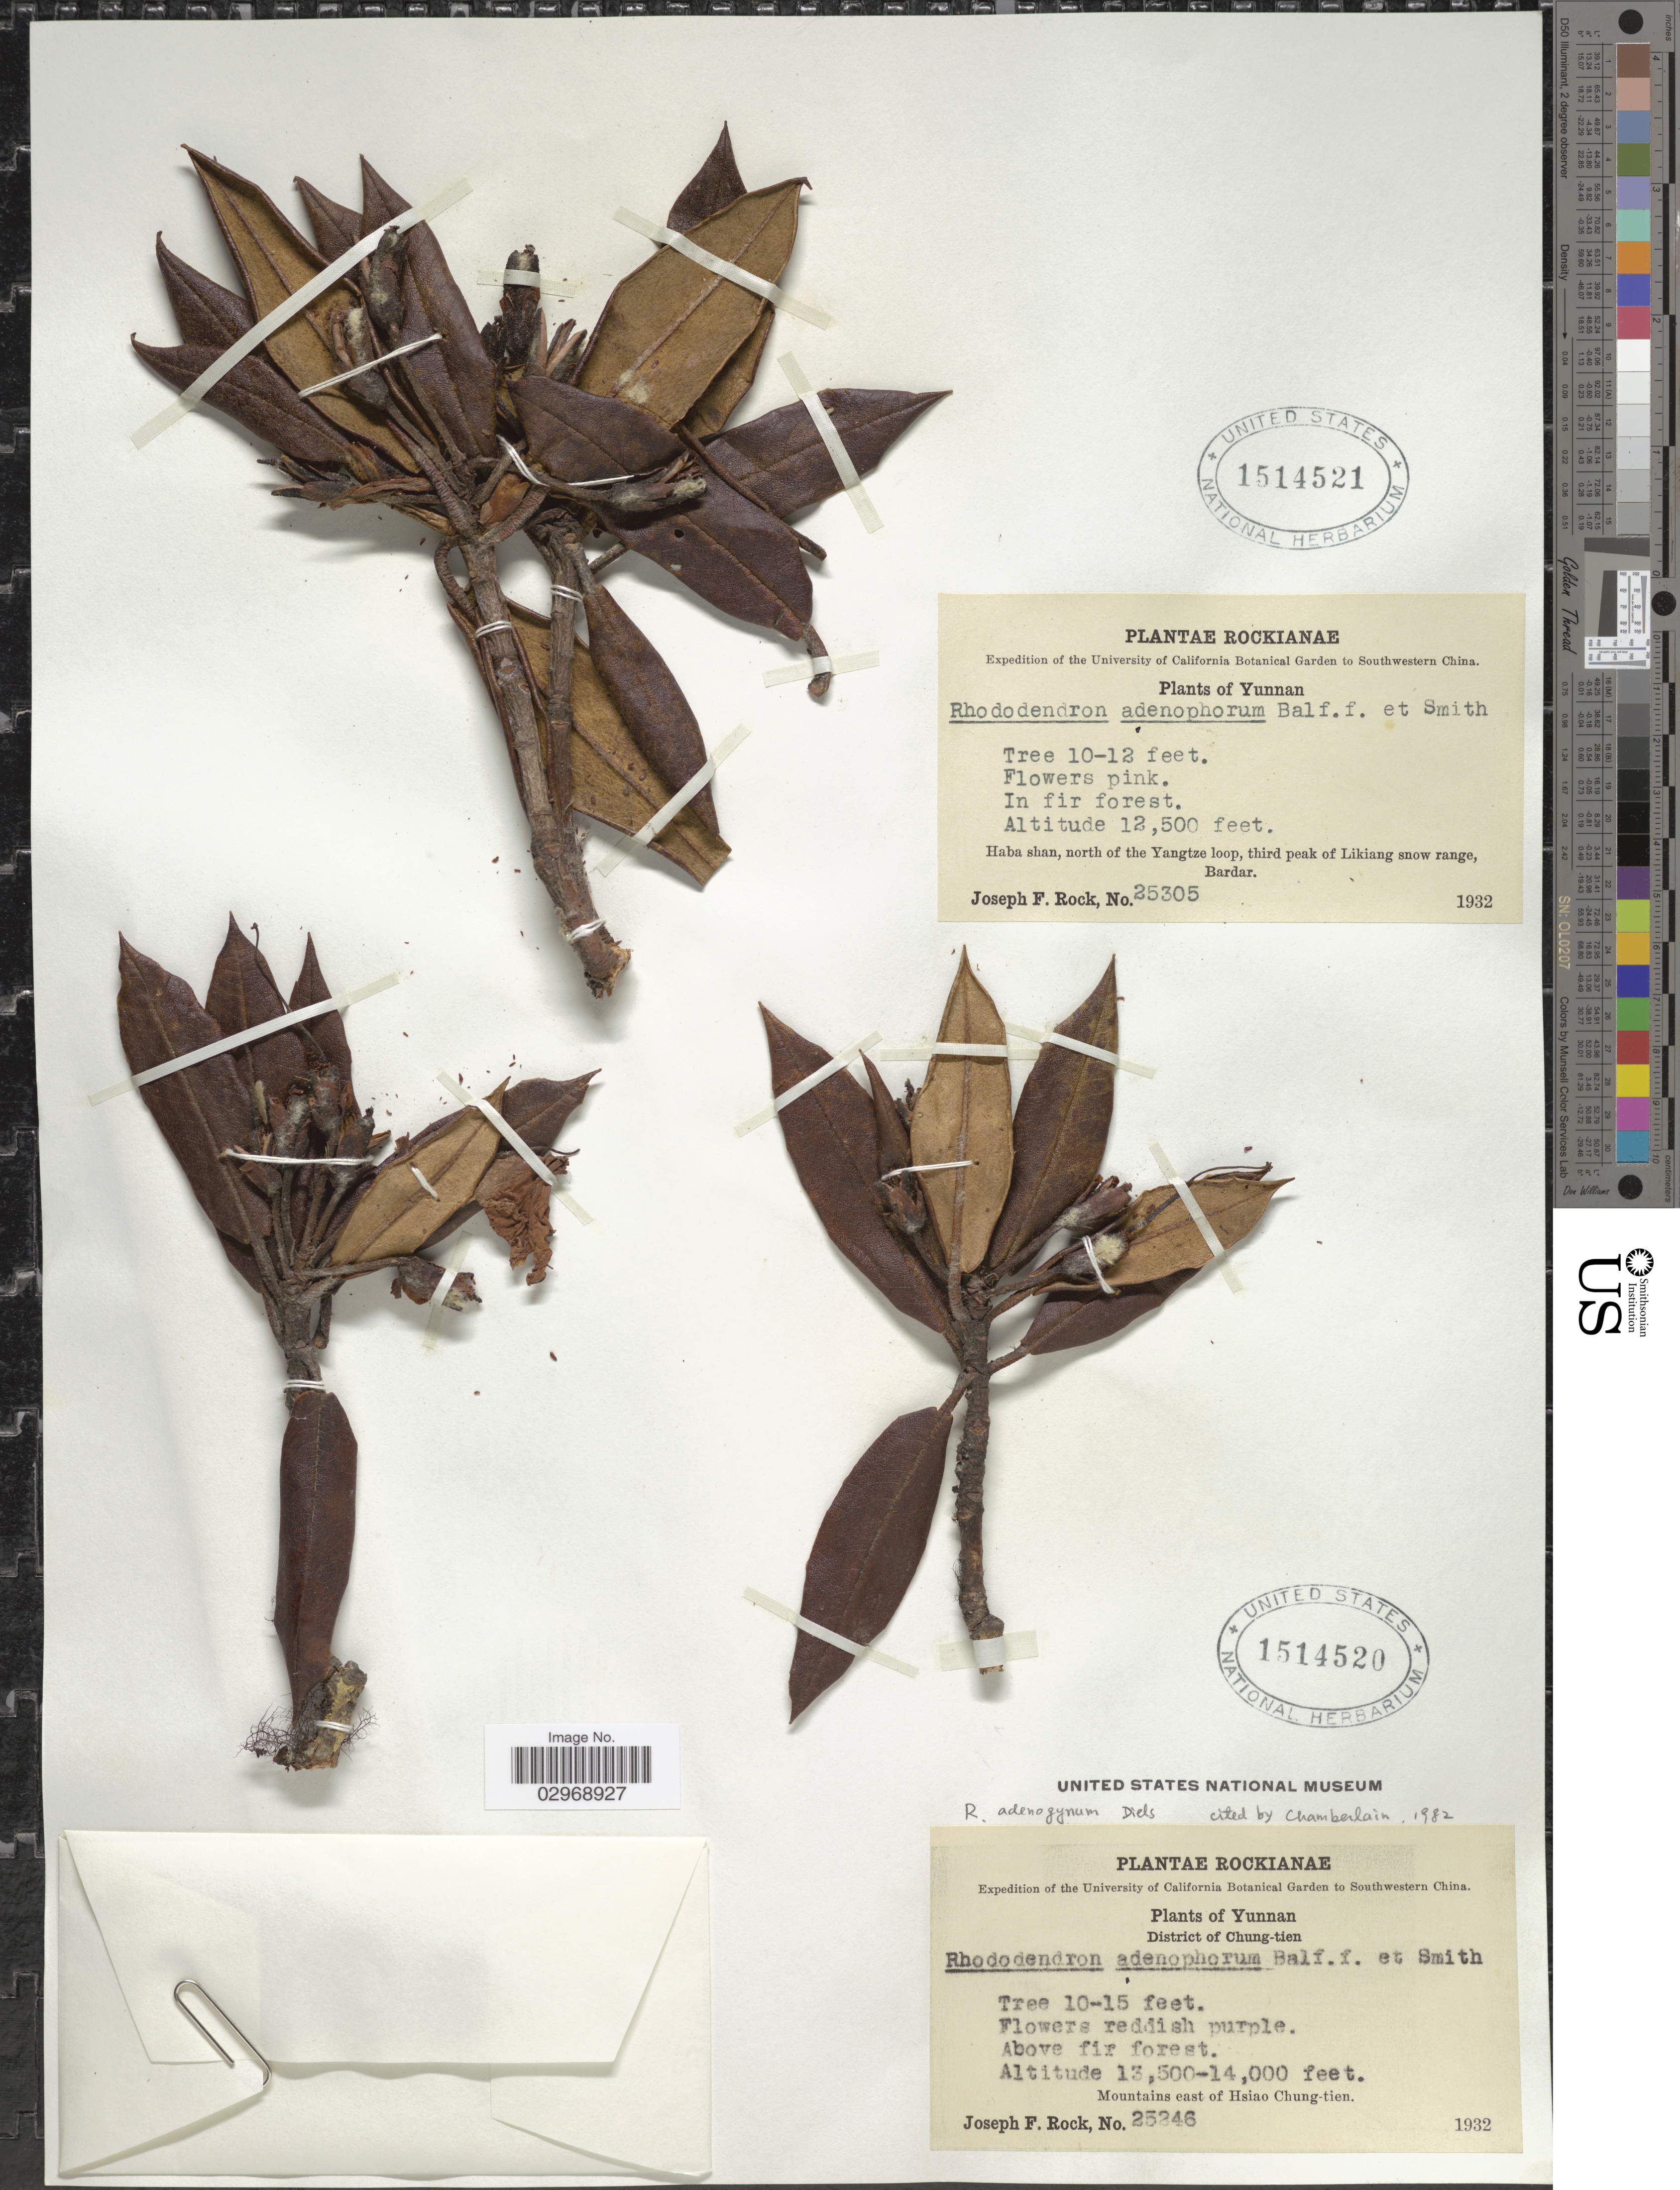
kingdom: Plantae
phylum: Tracheophyta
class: Magnoliopsida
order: Ericales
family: Ericaceae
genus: Rhododendron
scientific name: Rhododendron adenogynum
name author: Diels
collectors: J. F. Rock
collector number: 25246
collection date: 1932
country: China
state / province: Yunnan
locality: Southwestern China. District of Chung-tien. Mountains east of Hsiao Chung-tien.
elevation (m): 4115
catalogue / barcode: US 1514520